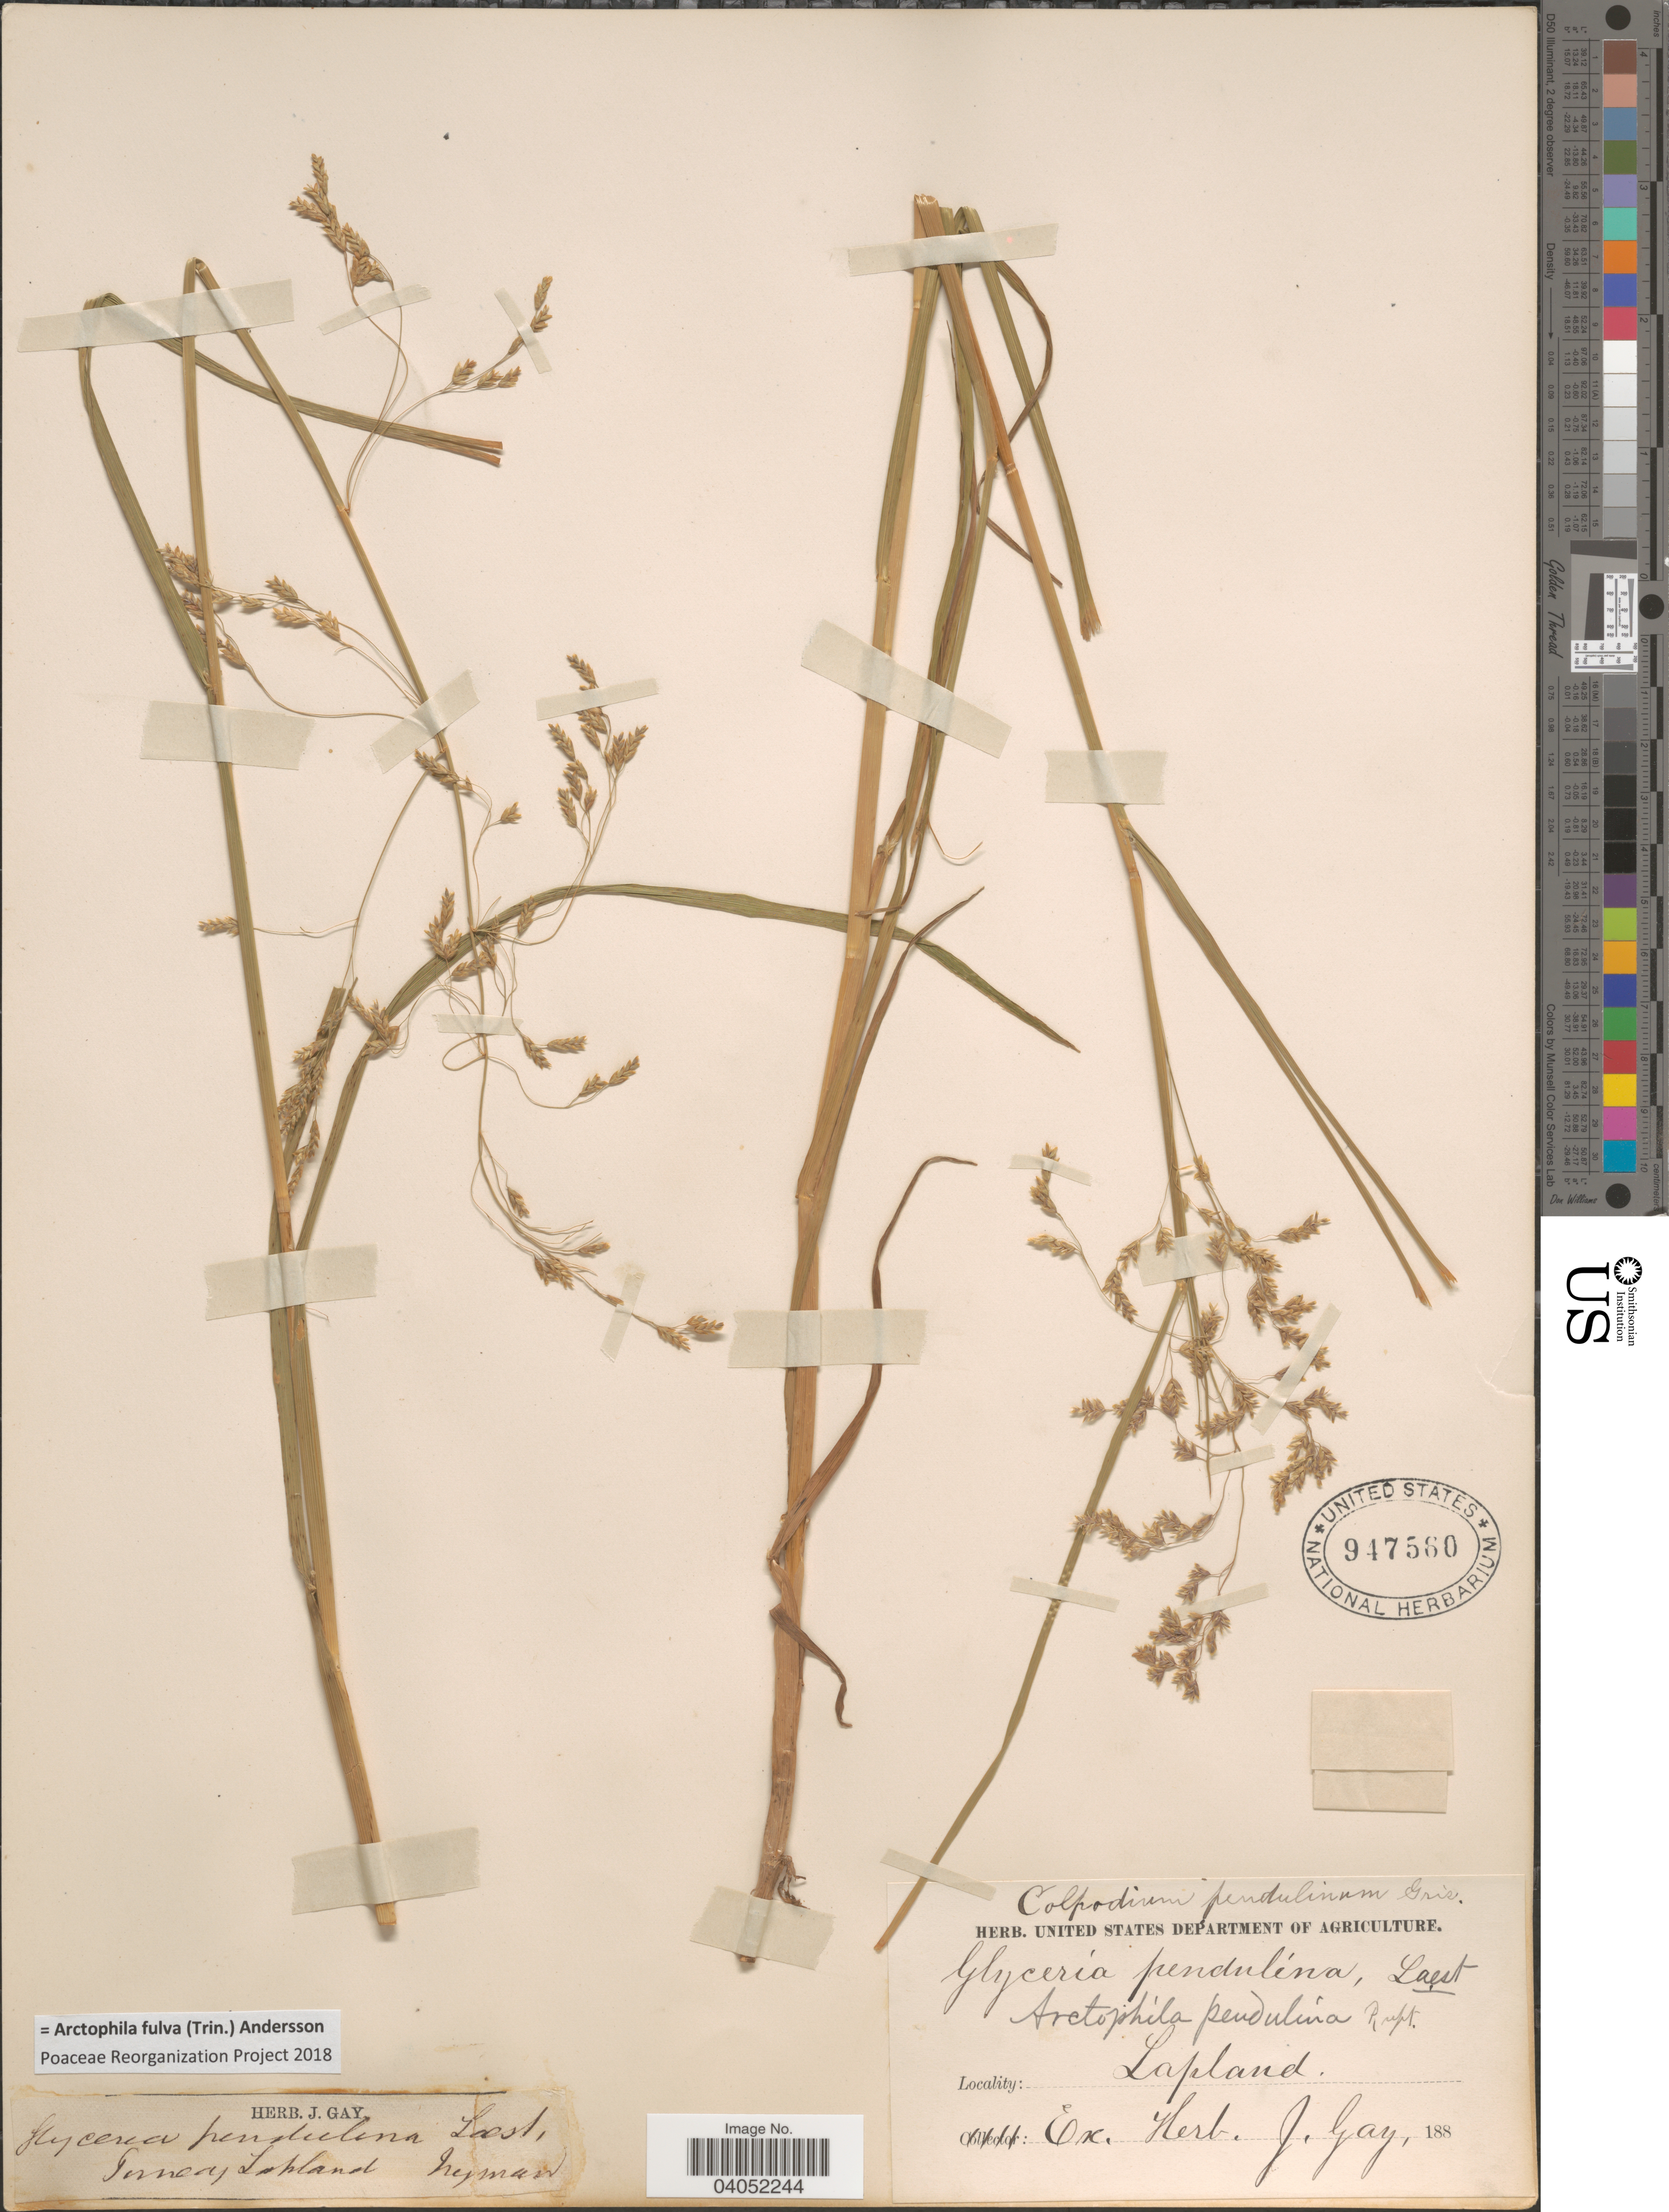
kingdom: Plantae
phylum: Tracheophyta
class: Liliopsida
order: Poales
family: Poaceae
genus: Arctophila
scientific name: Arctophila fulva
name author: (Trin.) Andersson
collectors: Neyman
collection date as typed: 188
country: Finland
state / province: Lappi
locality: Torneaj [interpreted] Lapland.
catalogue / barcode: US 947560